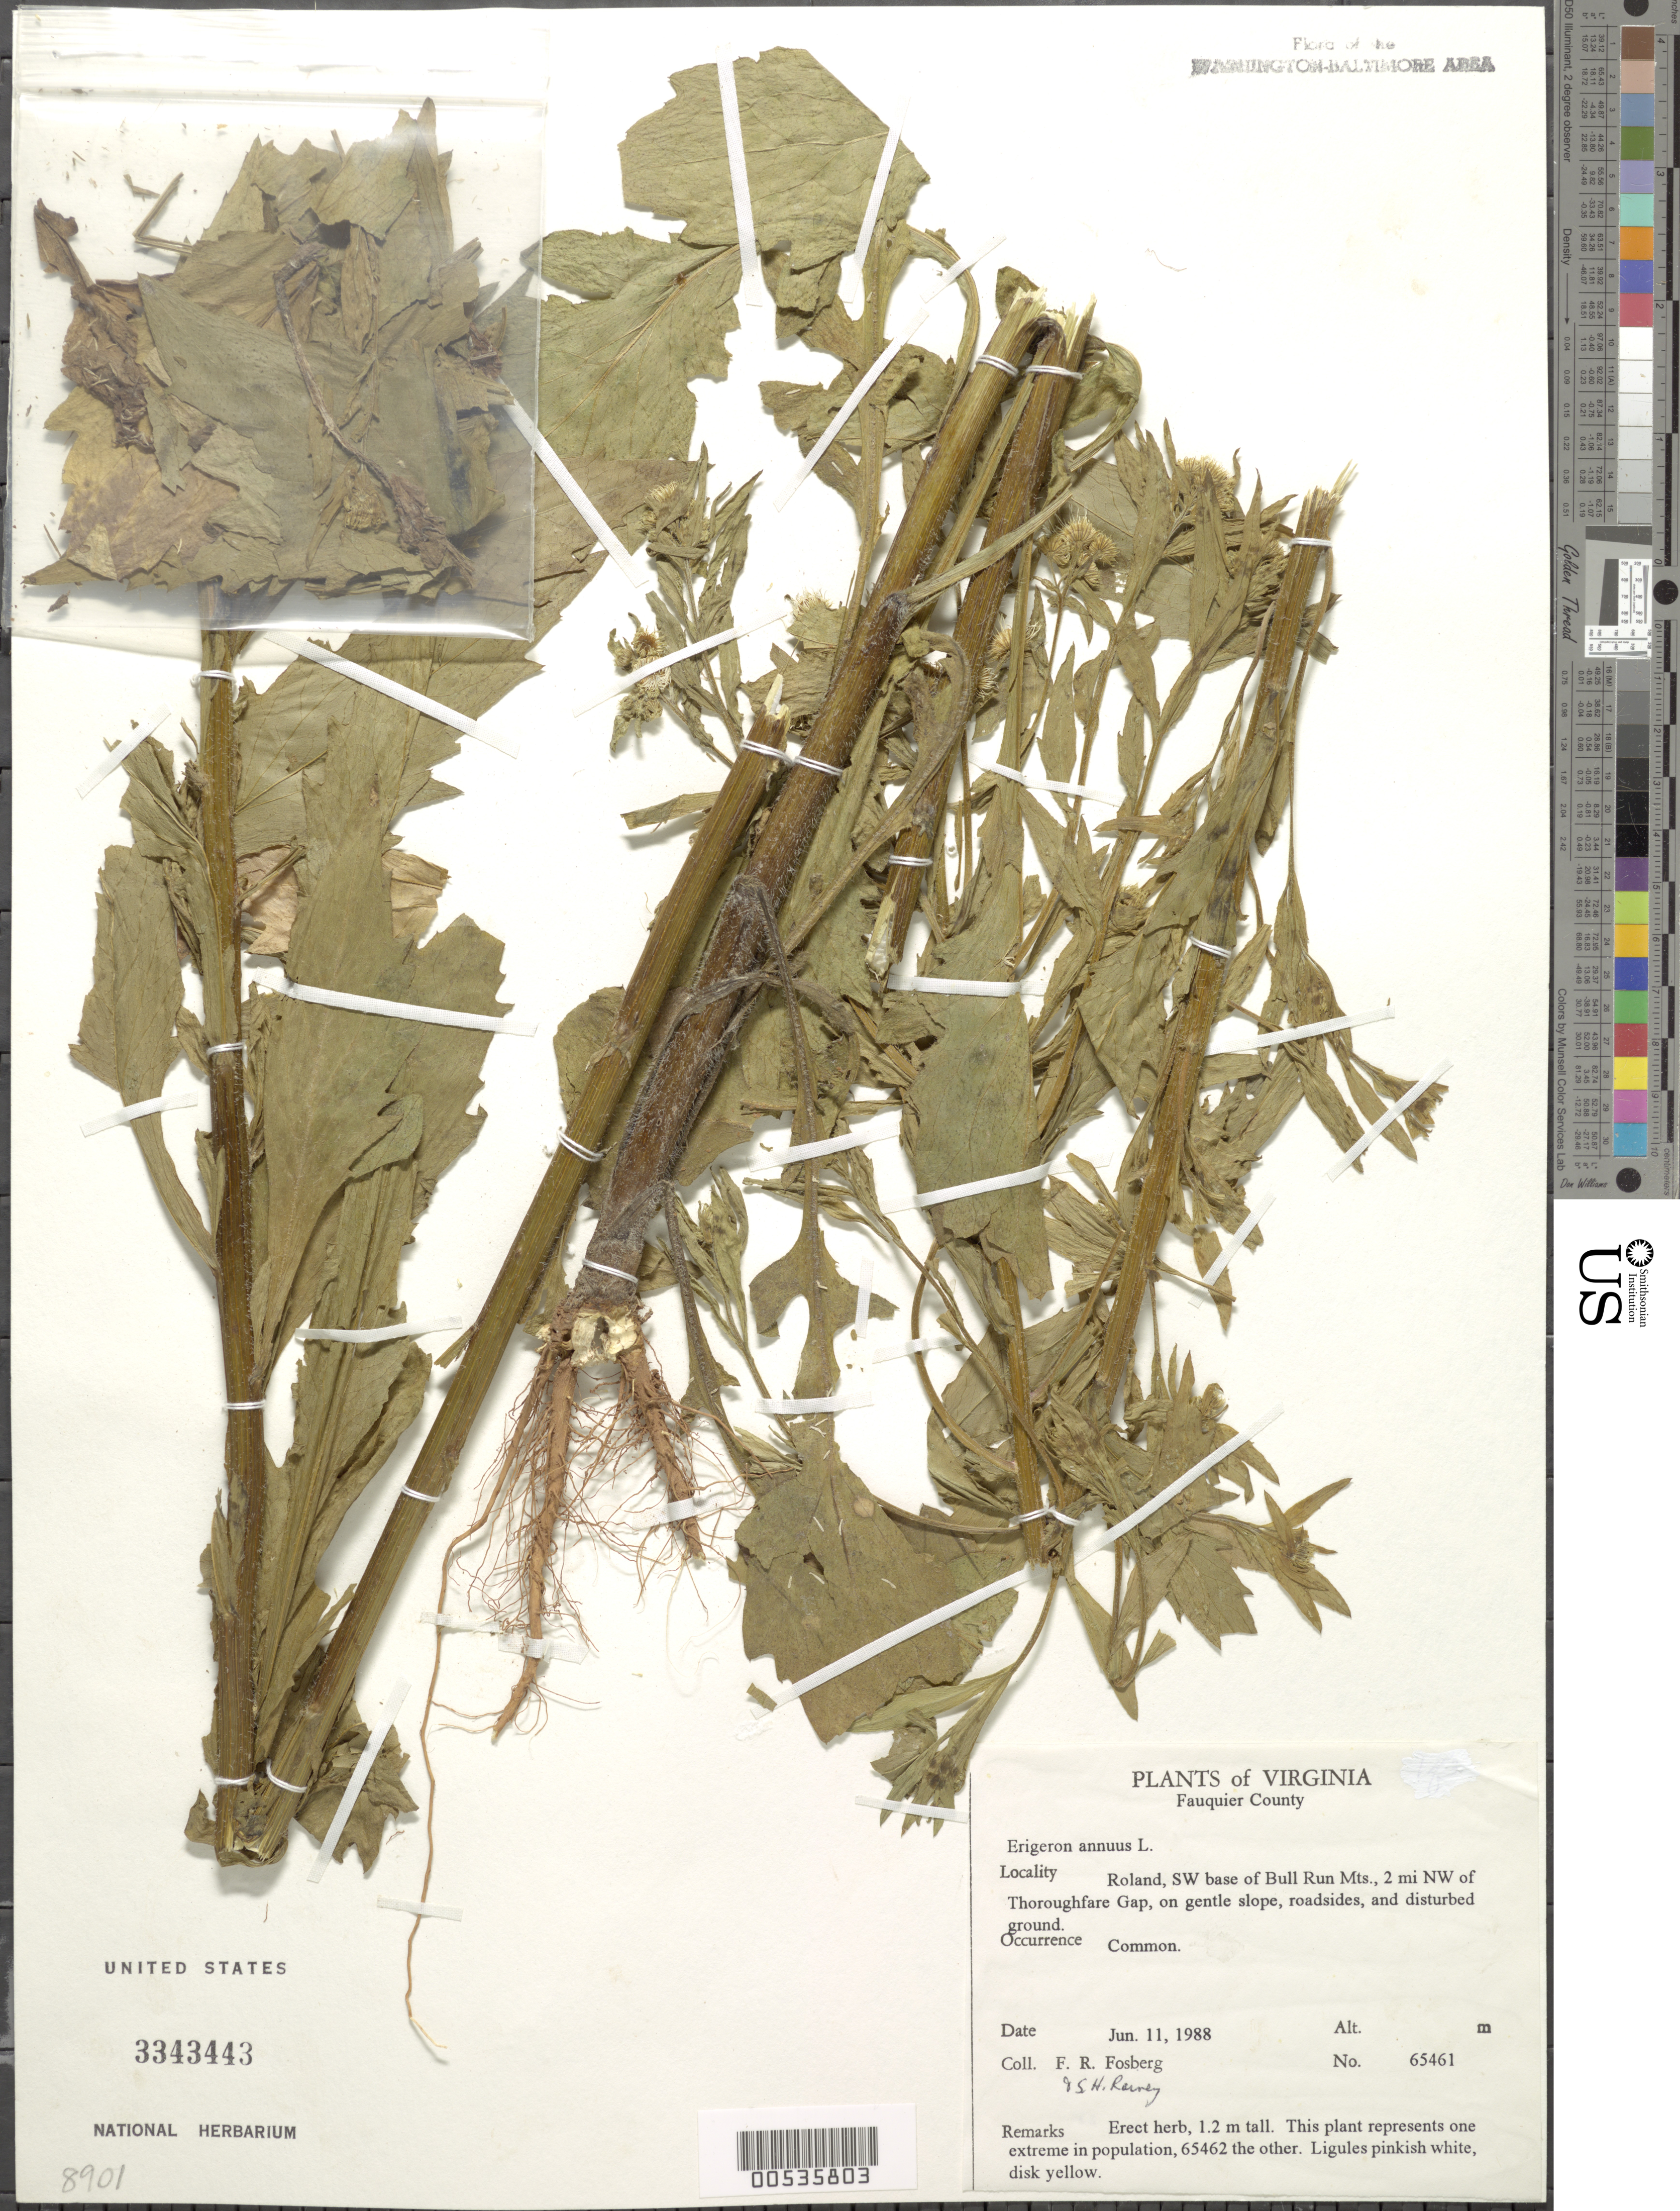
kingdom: Plantae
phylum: Tracheophyta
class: Magnoliopsida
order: Asterales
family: Asteraceae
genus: Erigeron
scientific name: Erigeron annuus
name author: (L.) Pers.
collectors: F. R. Fosberg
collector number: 65461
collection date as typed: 11 Jun 1988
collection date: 1988-06-11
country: United States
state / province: Virginia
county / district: Fauquier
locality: Roland, SW base of Bull Run Mts. NW of Thorofare Gap Bull Run Mts.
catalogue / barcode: US 3343443